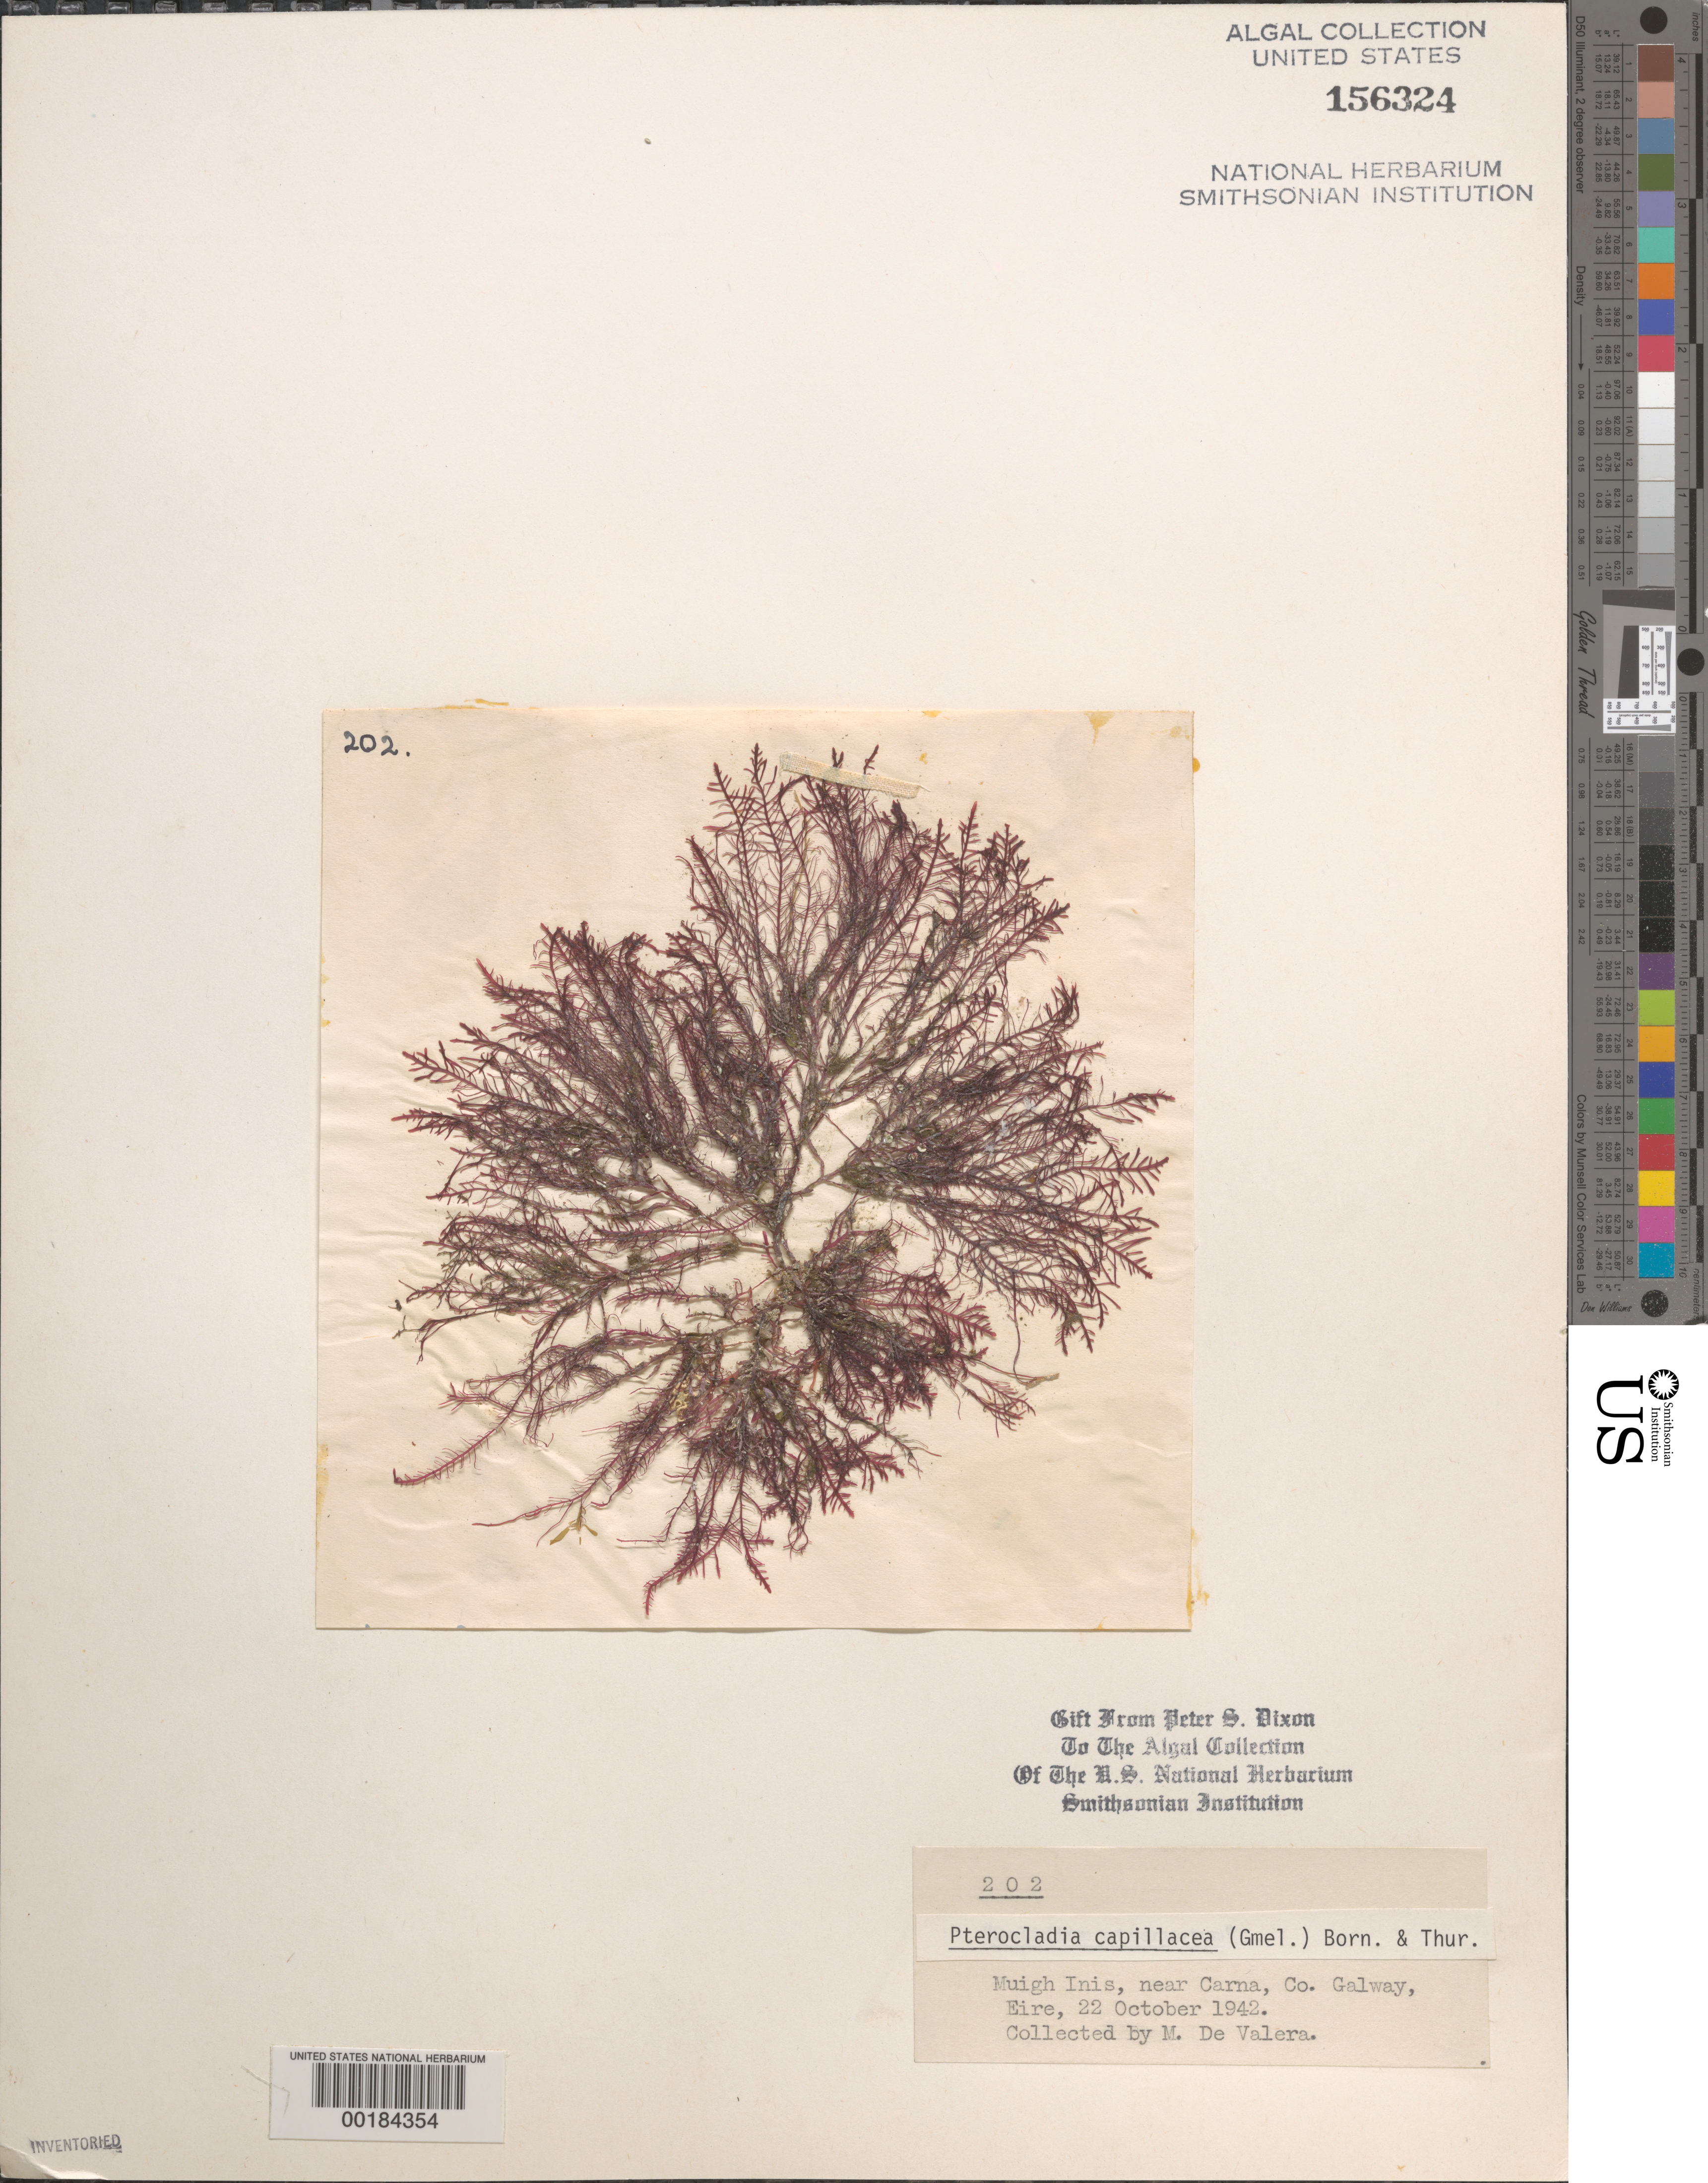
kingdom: Plantae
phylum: Rhodophyta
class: Florideophyceae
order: Gelidiales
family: Pterocladiaceae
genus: Pterocladiella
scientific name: Pterocladiella capillacea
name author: (S.G. Gmel.) Santelices & Hommers.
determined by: Algae name updating Project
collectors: M. De Valera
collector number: PSD 202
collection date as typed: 22 Oct 1942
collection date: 1942-10-22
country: Ireland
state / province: Connaught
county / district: Galway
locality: Muigh Inis, near Carna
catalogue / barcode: US 156324